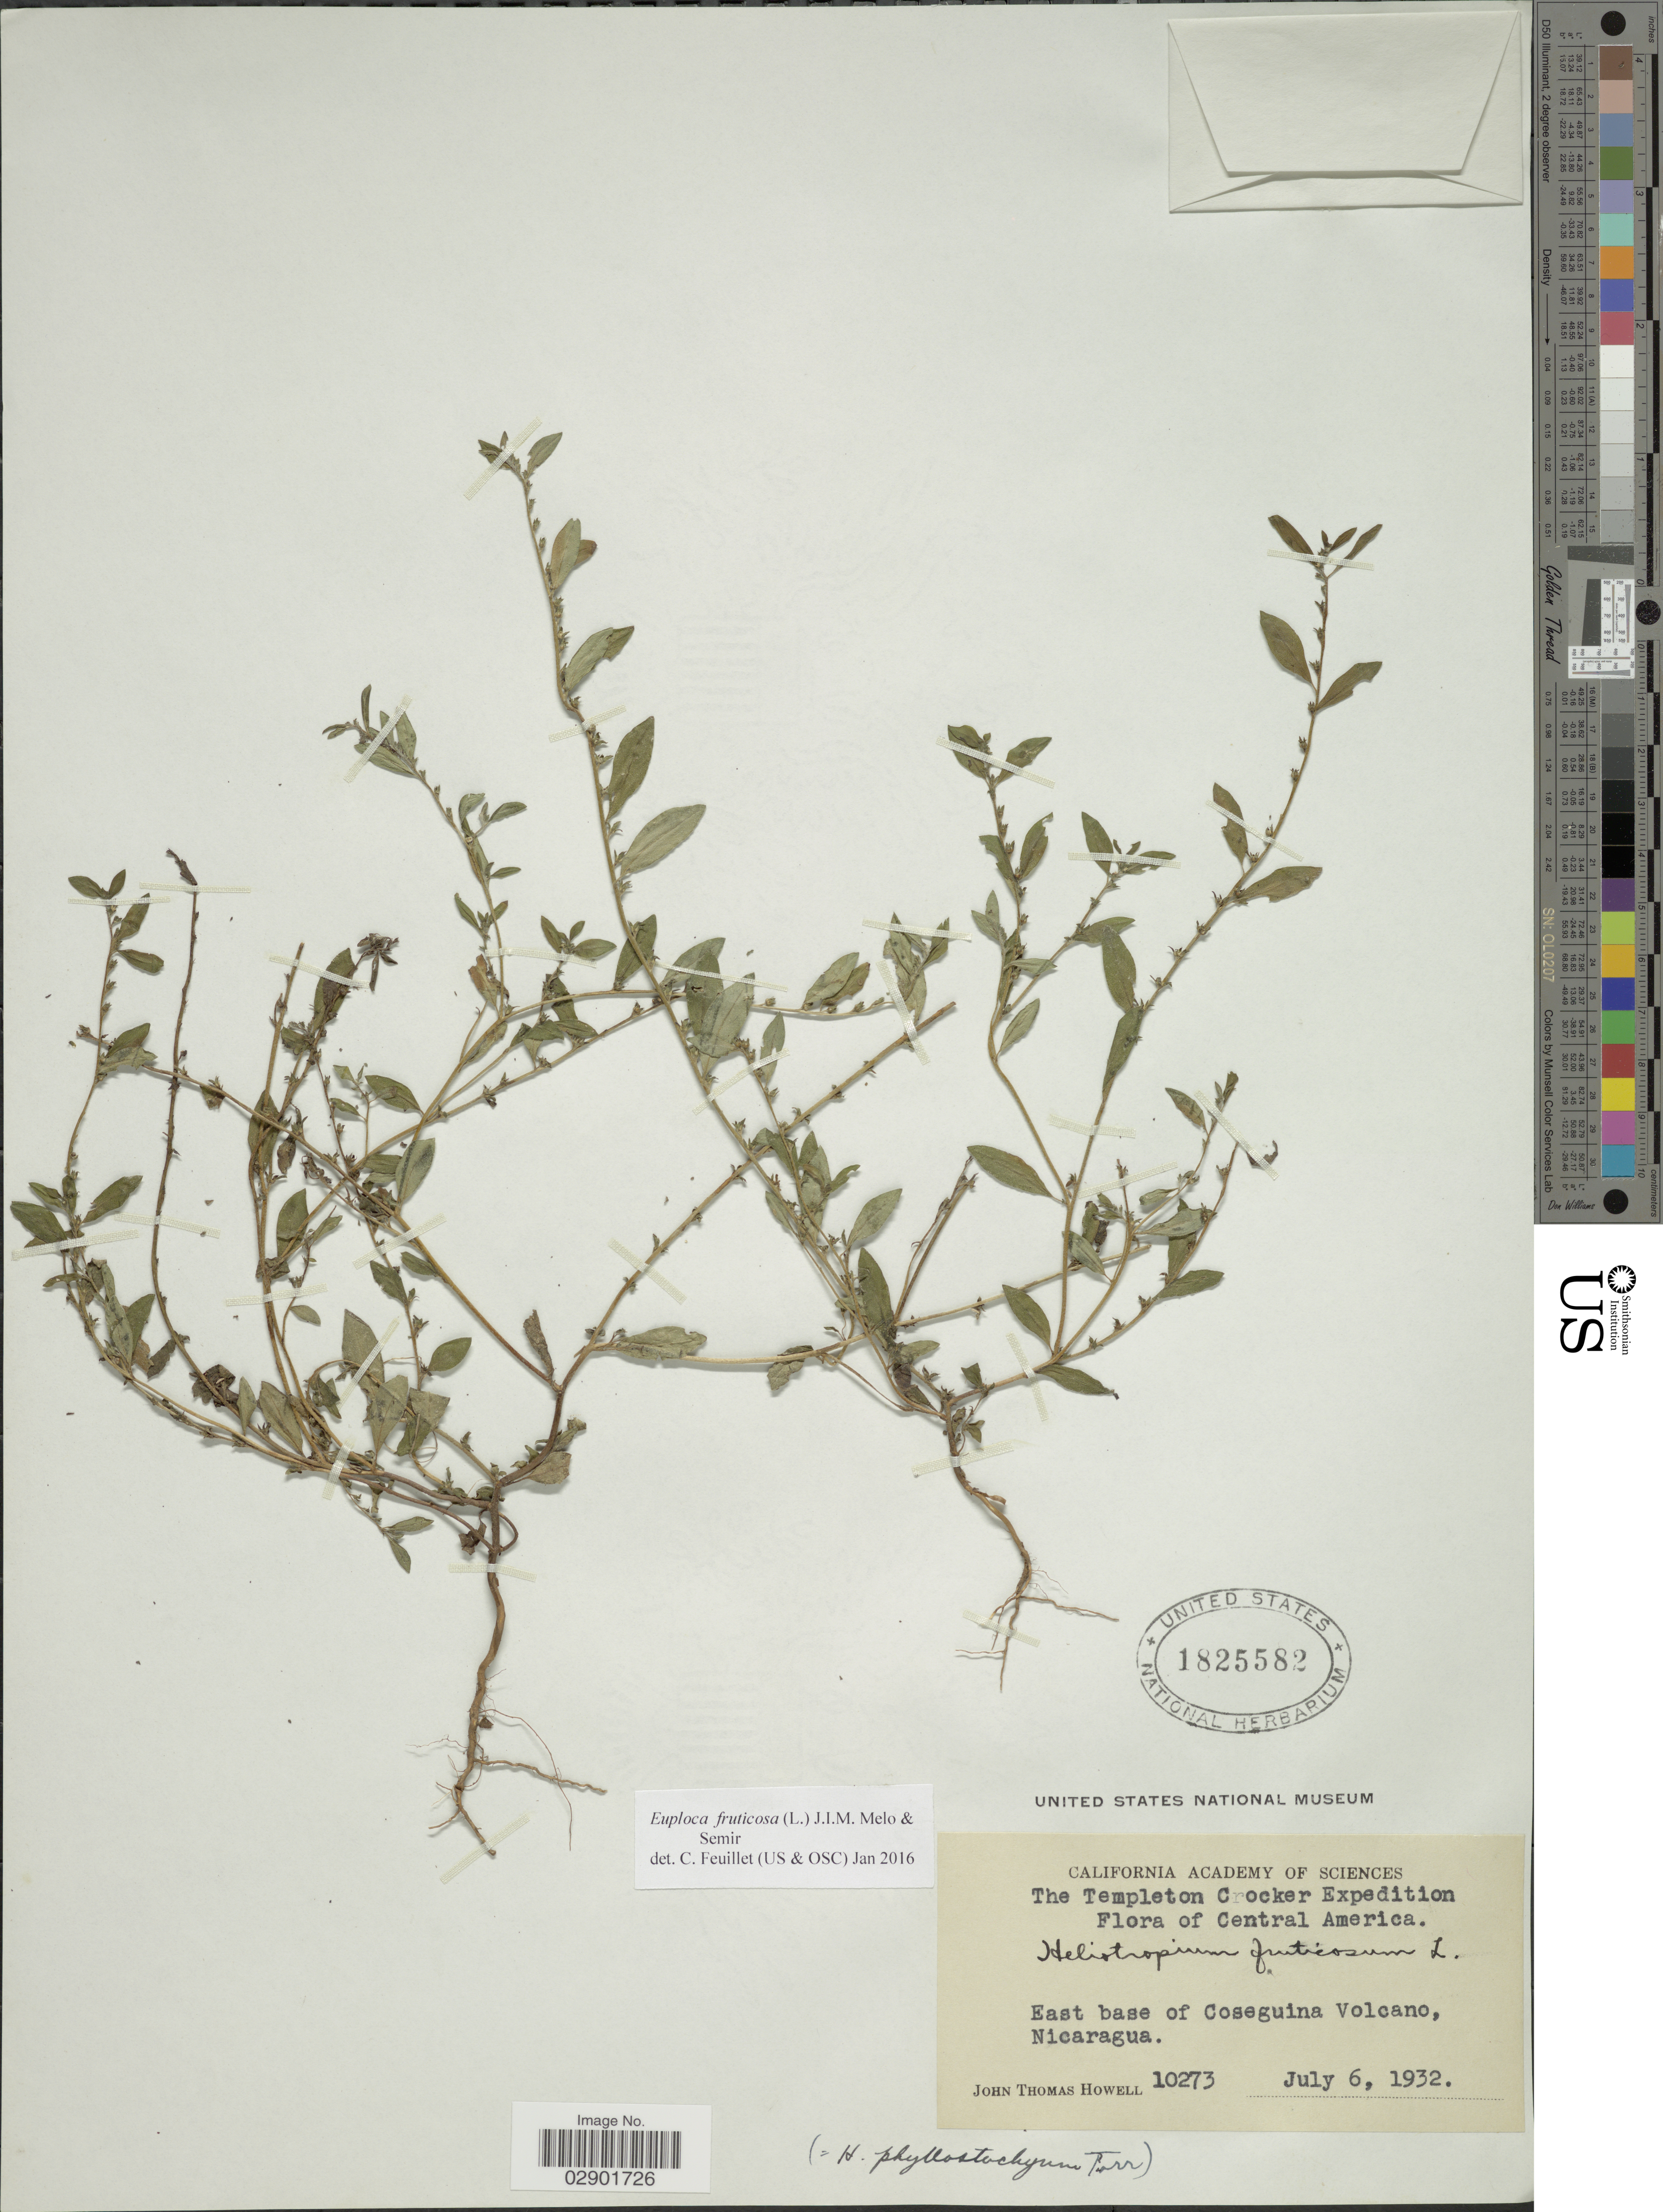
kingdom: Plantae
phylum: Tracheophyta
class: Magnoliopsida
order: Boraginales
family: Heliotropiaceae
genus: Euploca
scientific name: Euploca fruticosa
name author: (L.) J.I.M. Melo & Semir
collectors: J. T. Howell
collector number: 10273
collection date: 1932-07-06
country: Nicaragua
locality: The Templeton Crocker. Central America. East base of Coseguina Volcano.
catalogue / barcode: US 1825582